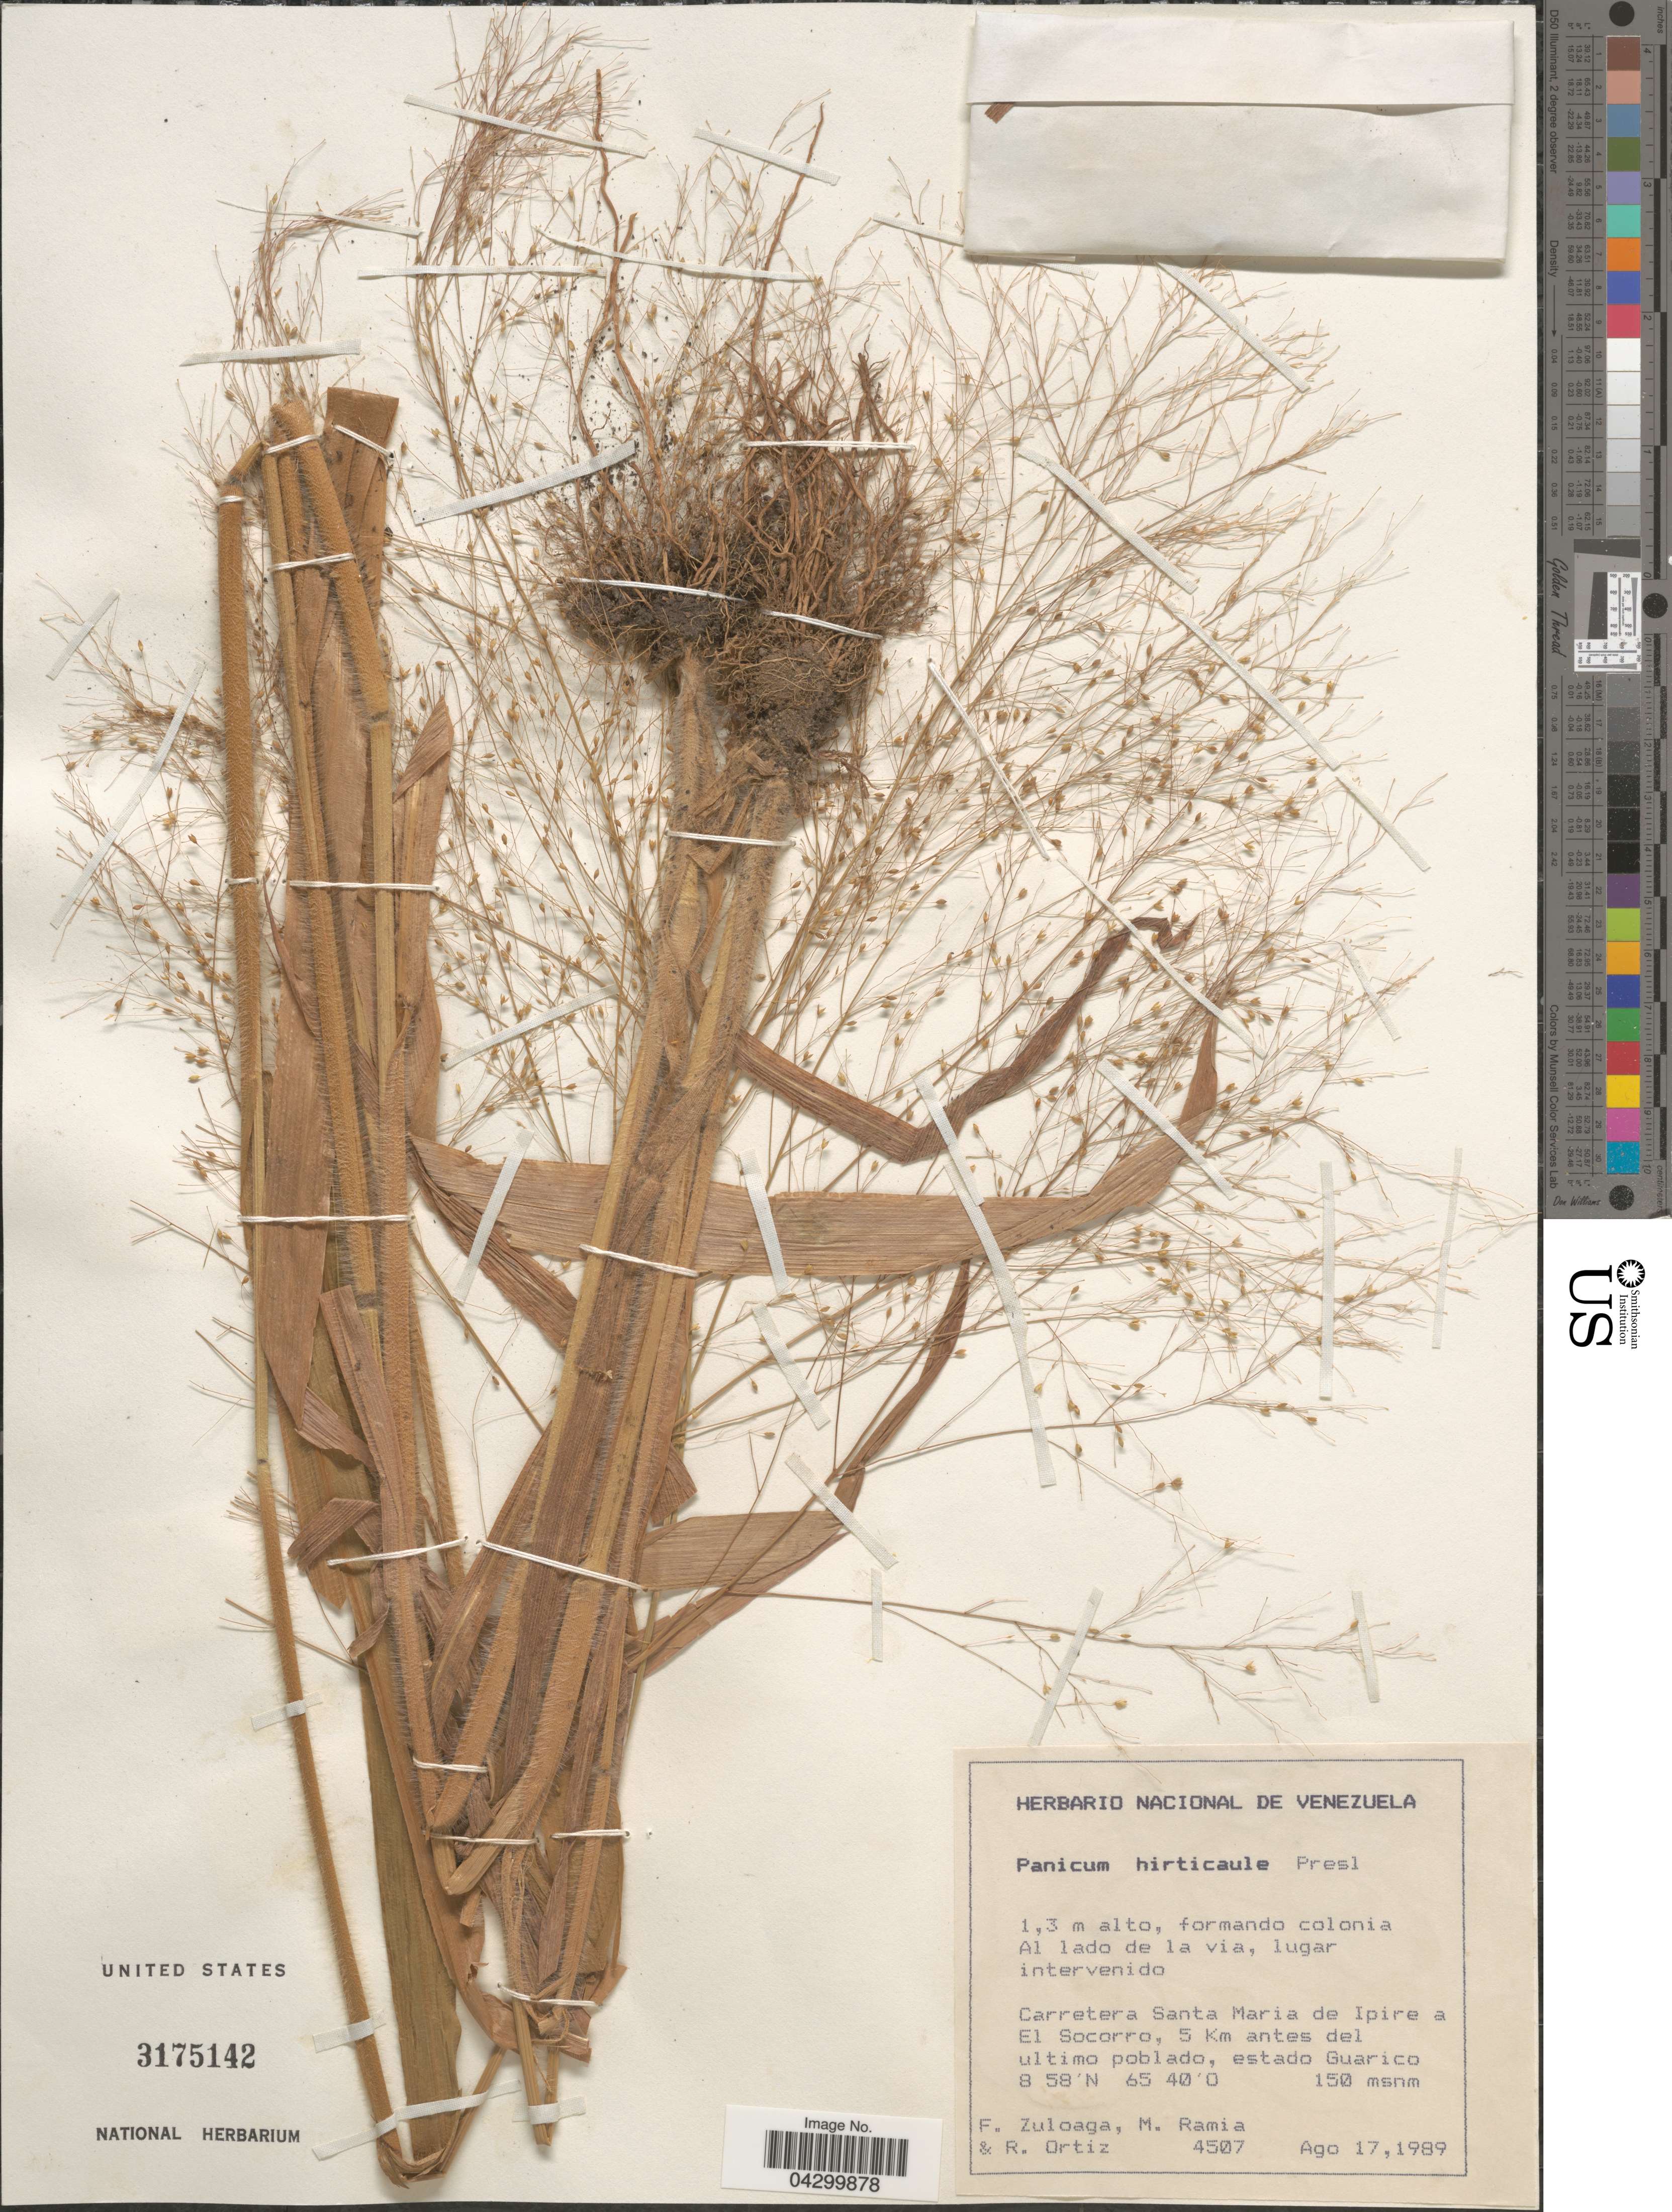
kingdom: Plantae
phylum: Tracheophyta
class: Liliopsida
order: Poales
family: Poaceae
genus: Panicum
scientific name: Panicum hirticaule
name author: J. Presl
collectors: F. Zuloaga, M. Ramia & R. Ortiz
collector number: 4507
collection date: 1989-08-17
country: Venezuela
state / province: Guarico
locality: Carretera Santa Maria de Ipire a El Socorro, 5 Km antes del ultimo poblado, estado Guarico.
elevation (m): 150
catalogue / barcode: US 3175142